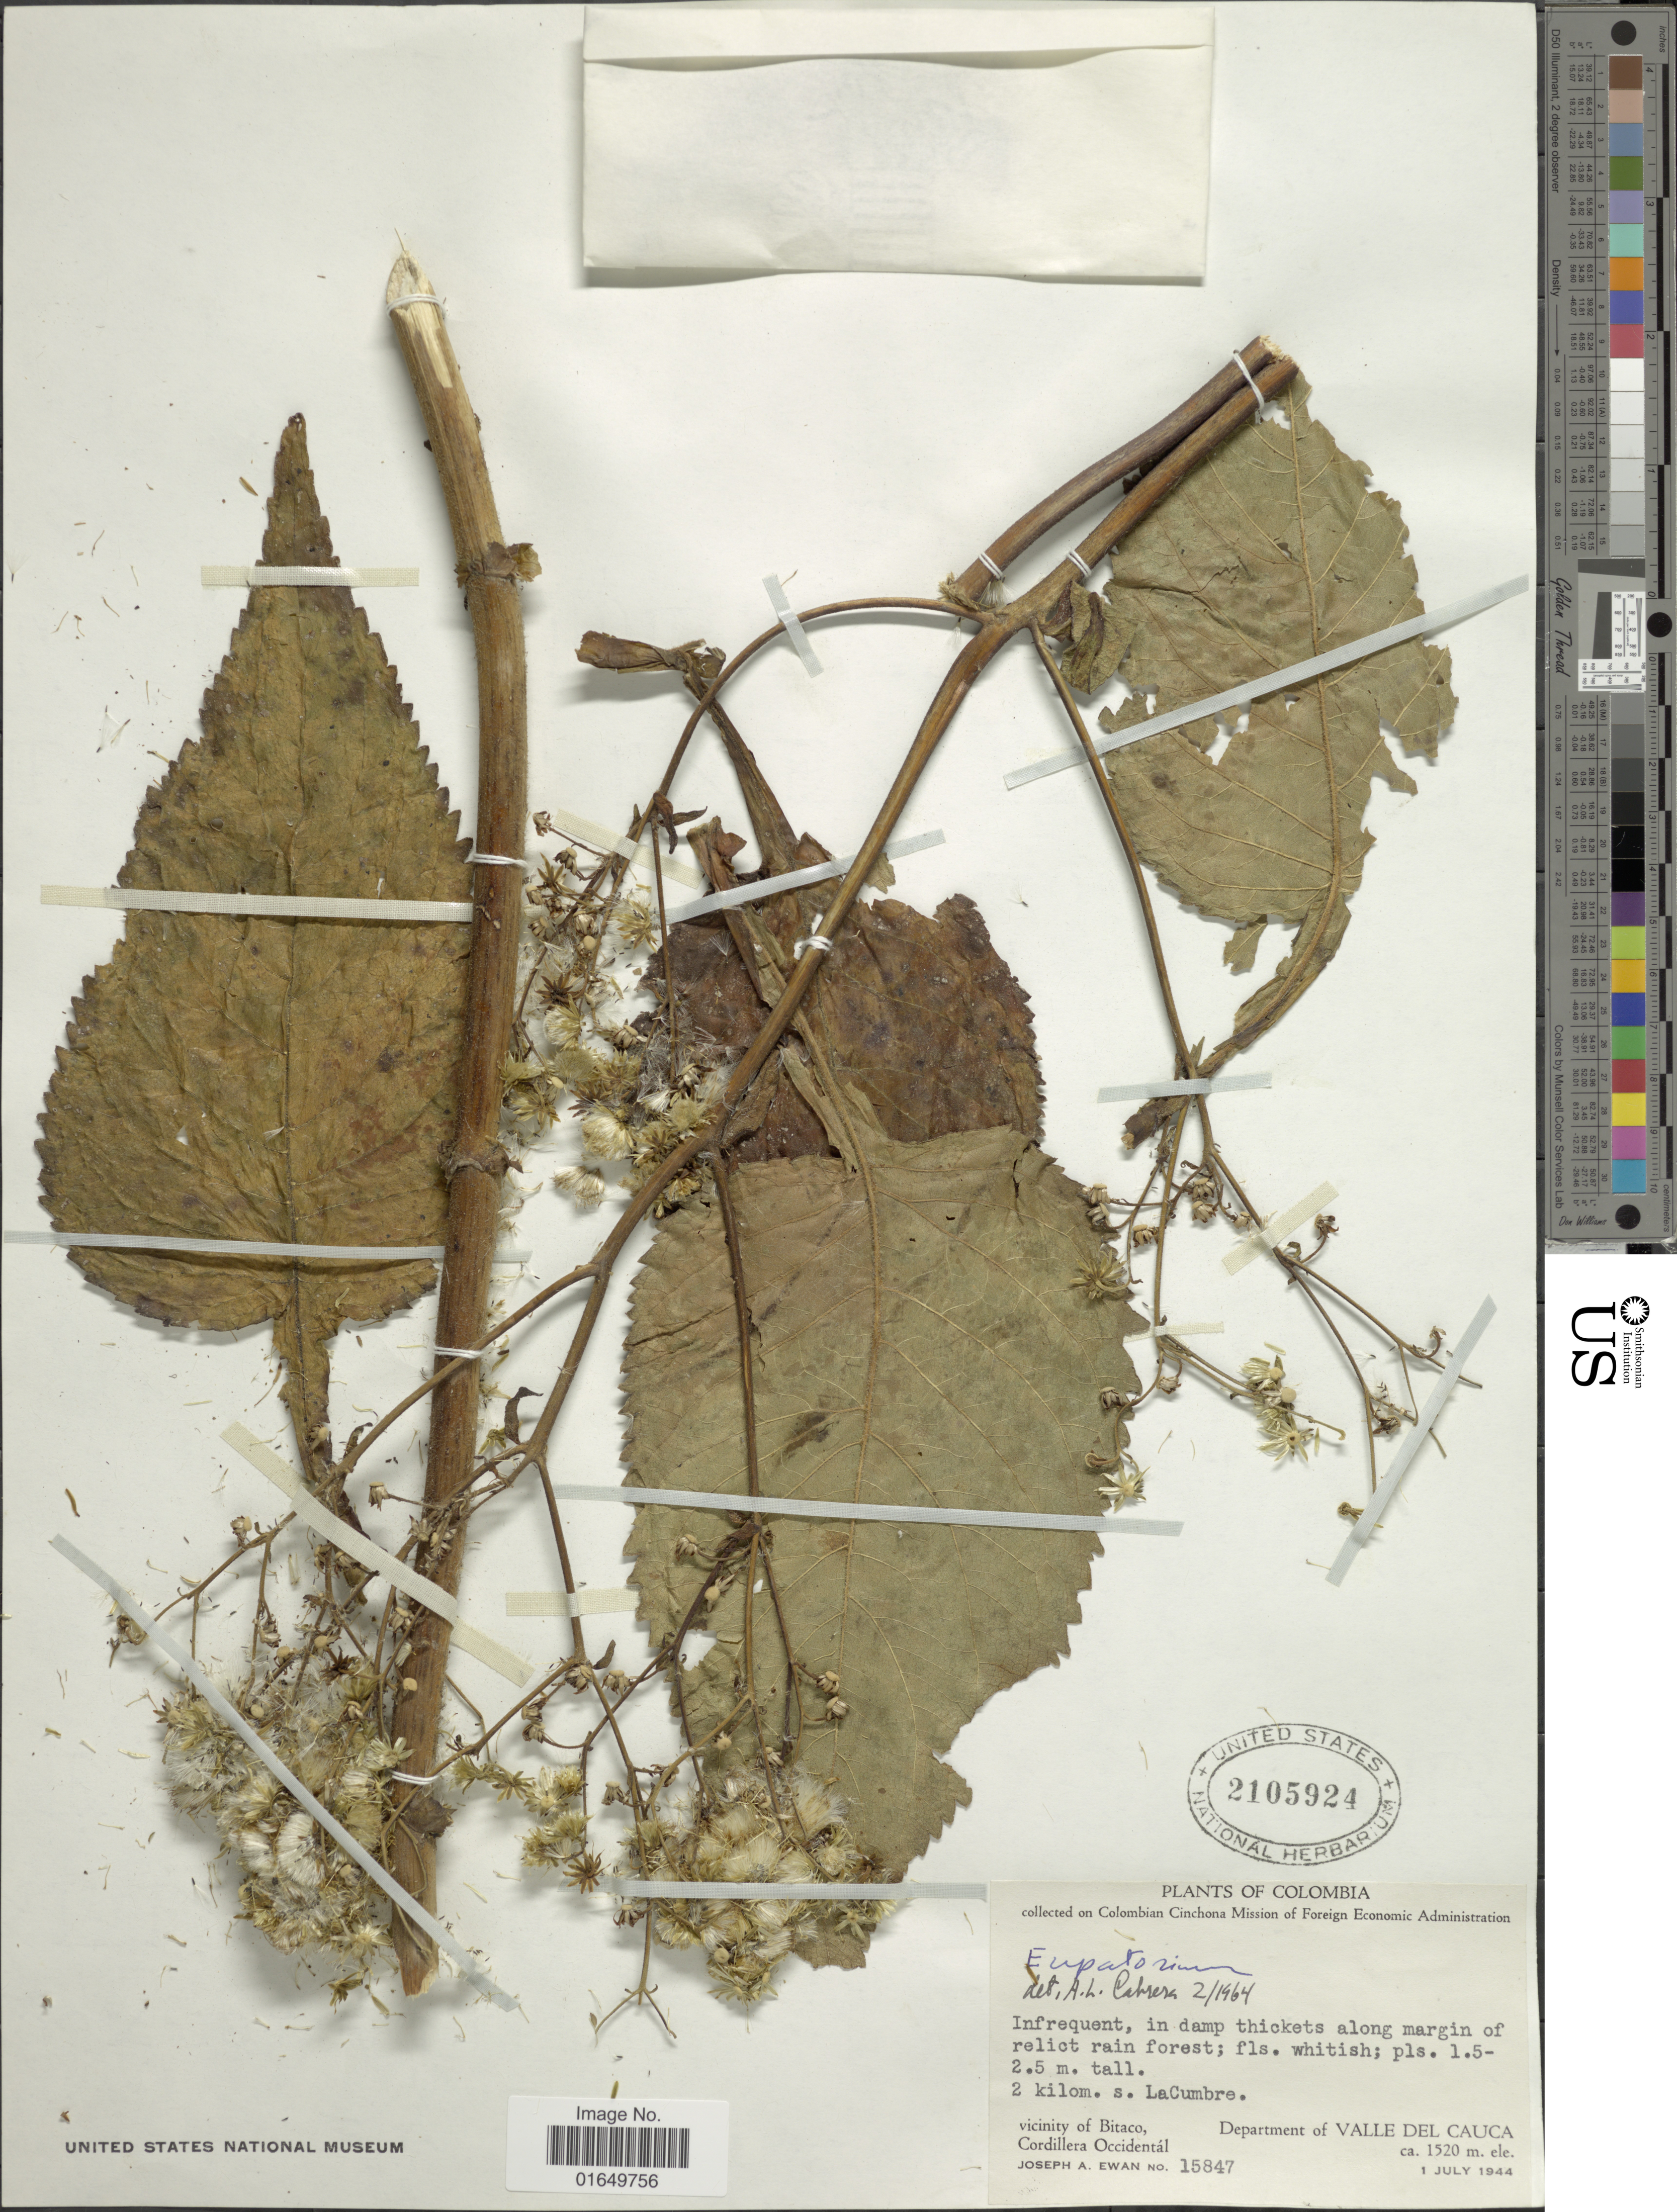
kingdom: Plantae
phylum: Tracheophyta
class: Magnoliopsida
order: Asterales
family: Asteraceae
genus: Polyanthina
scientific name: Polyanthina nemorosa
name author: (Klatt) R.M. King & H. Rob.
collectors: J. A. Ewan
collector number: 15847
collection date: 1944-07-01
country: Colombia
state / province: Valle del Cauca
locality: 2 kilom. s. LaCumbre. vicinity of Bitaco, Cordillera Occidentál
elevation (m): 1520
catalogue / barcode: US 2105924